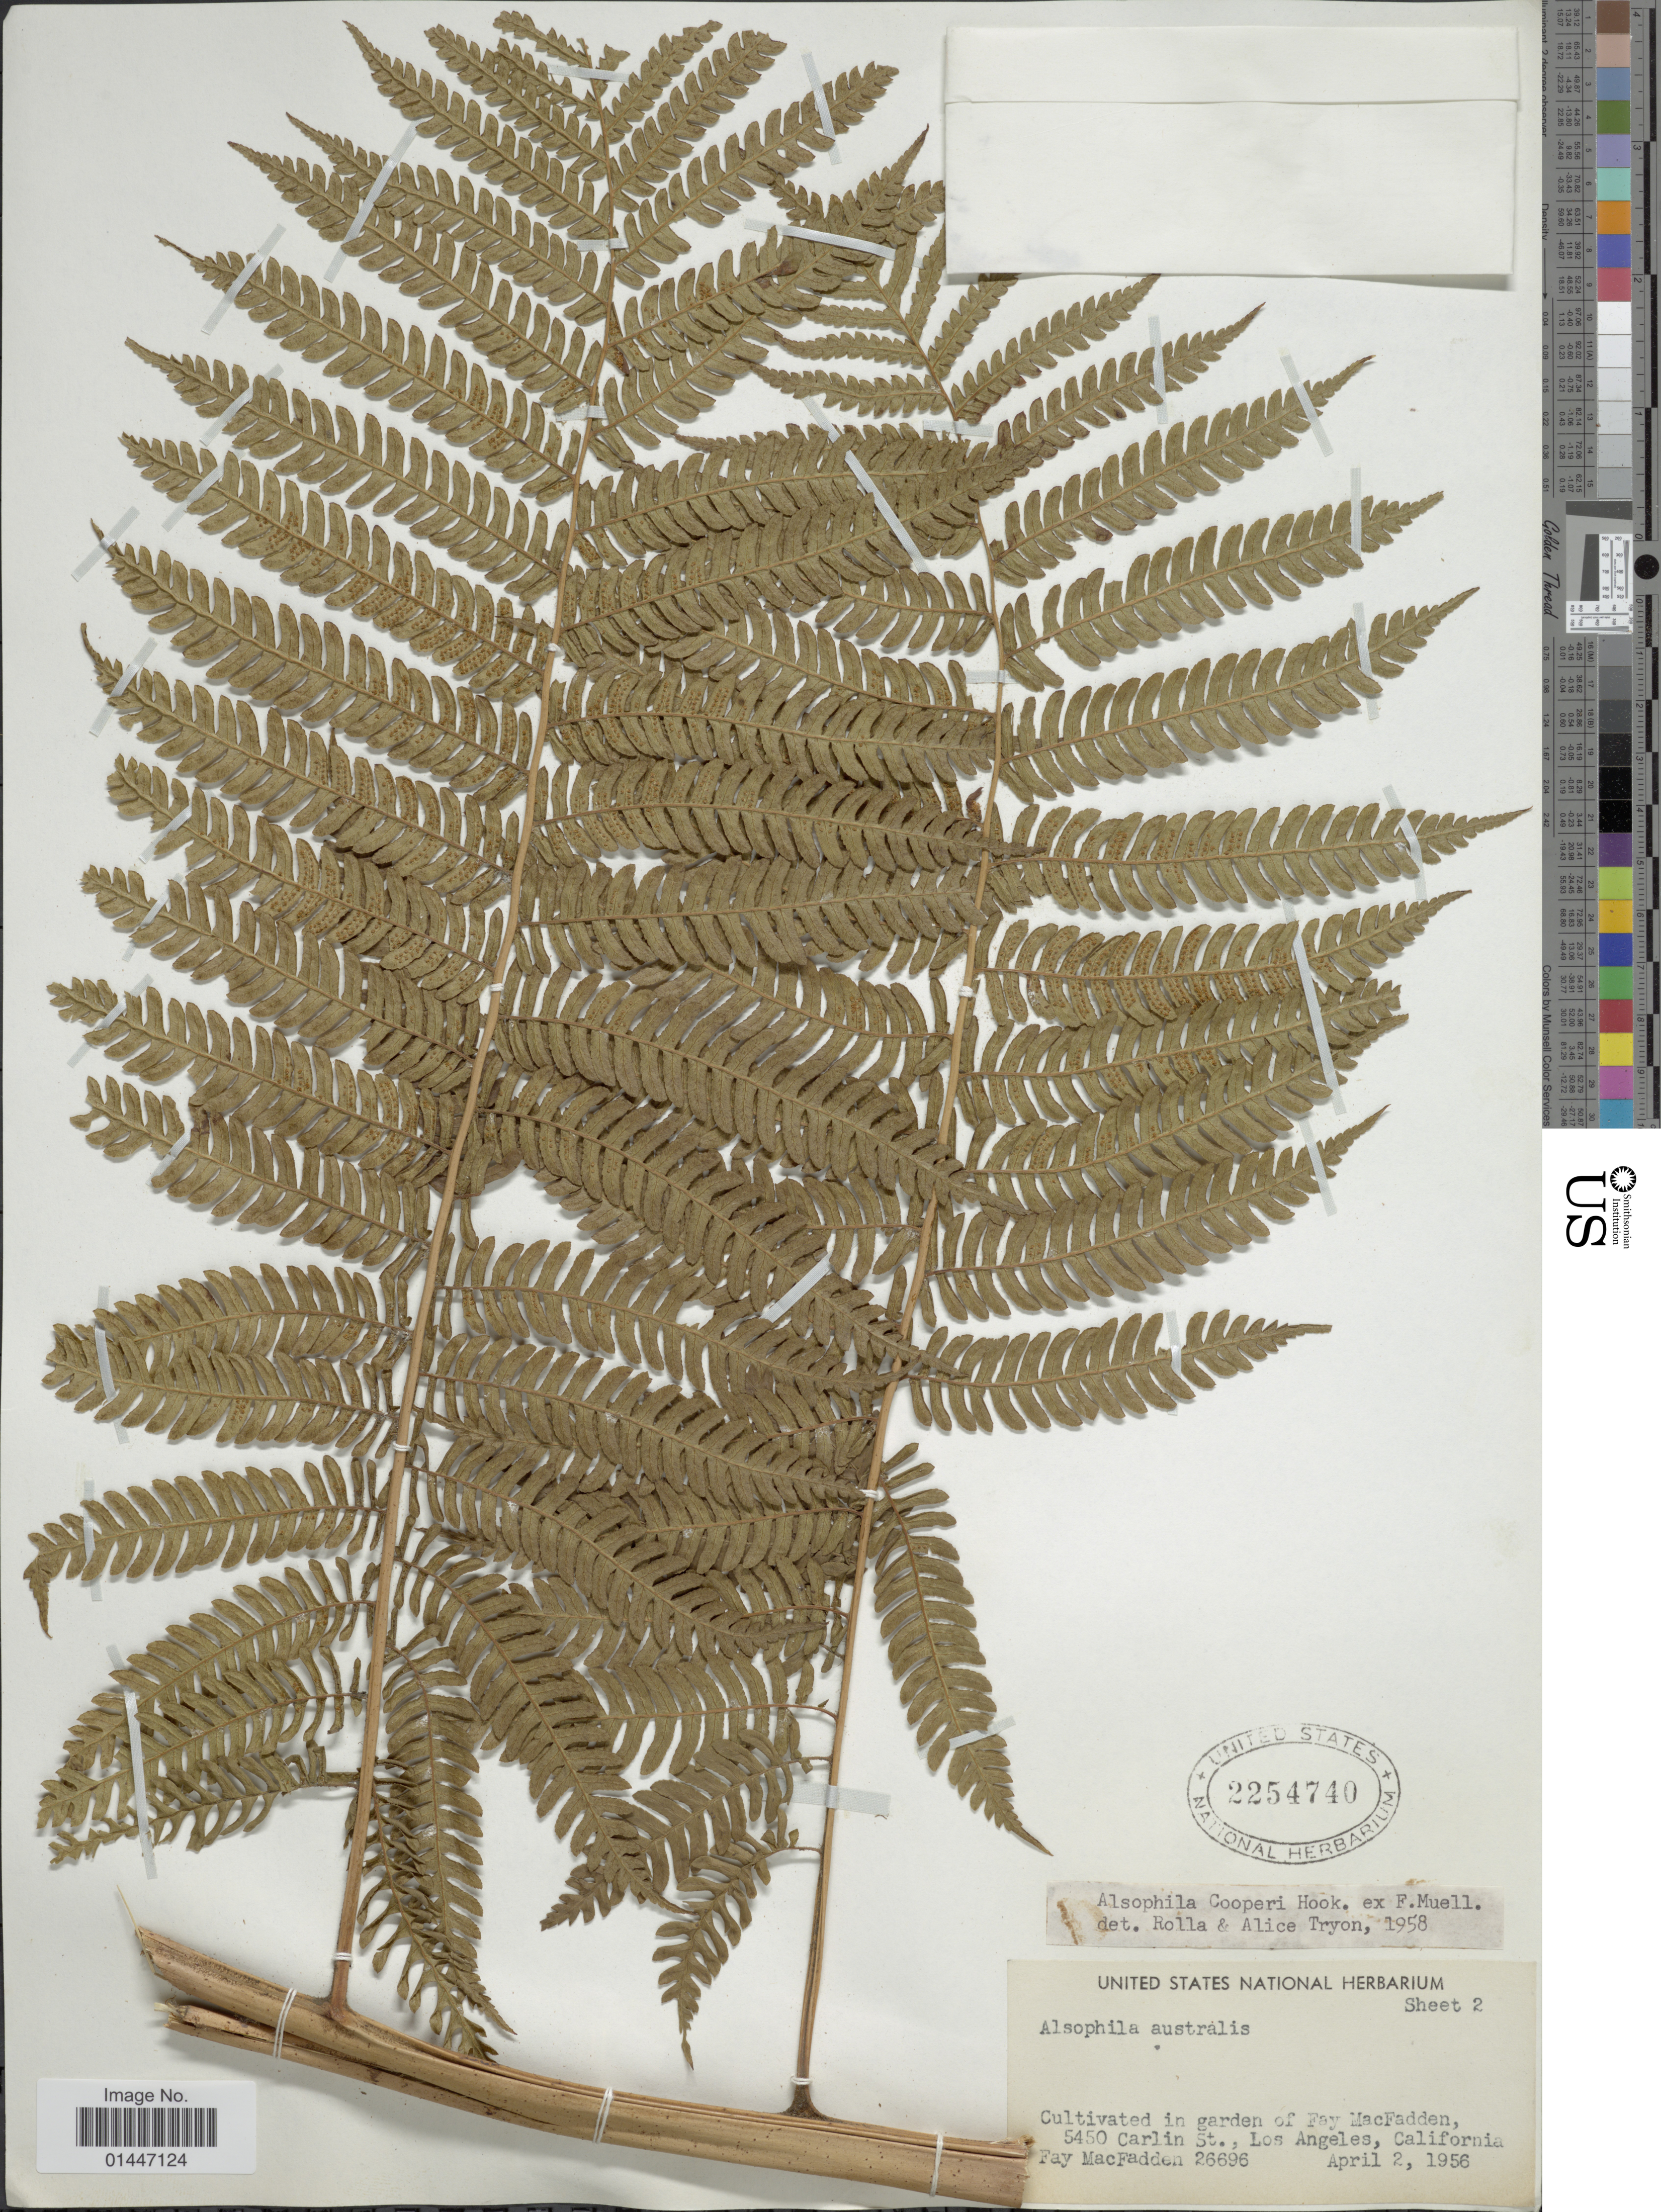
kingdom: Plantae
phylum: Tracheophyta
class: Polypodiopsida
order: Cyatheales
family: Cyatheaceae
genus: Sphaeropteris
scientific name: Sphaeropteris cooperi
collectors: F. MacFadden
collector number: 26696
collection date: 1956-04-02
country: United States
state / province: California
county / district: Los Angeles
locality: In garden of Fay MacFadden, 5450 Carlin St., Los Angeles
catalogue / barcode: US 2254740